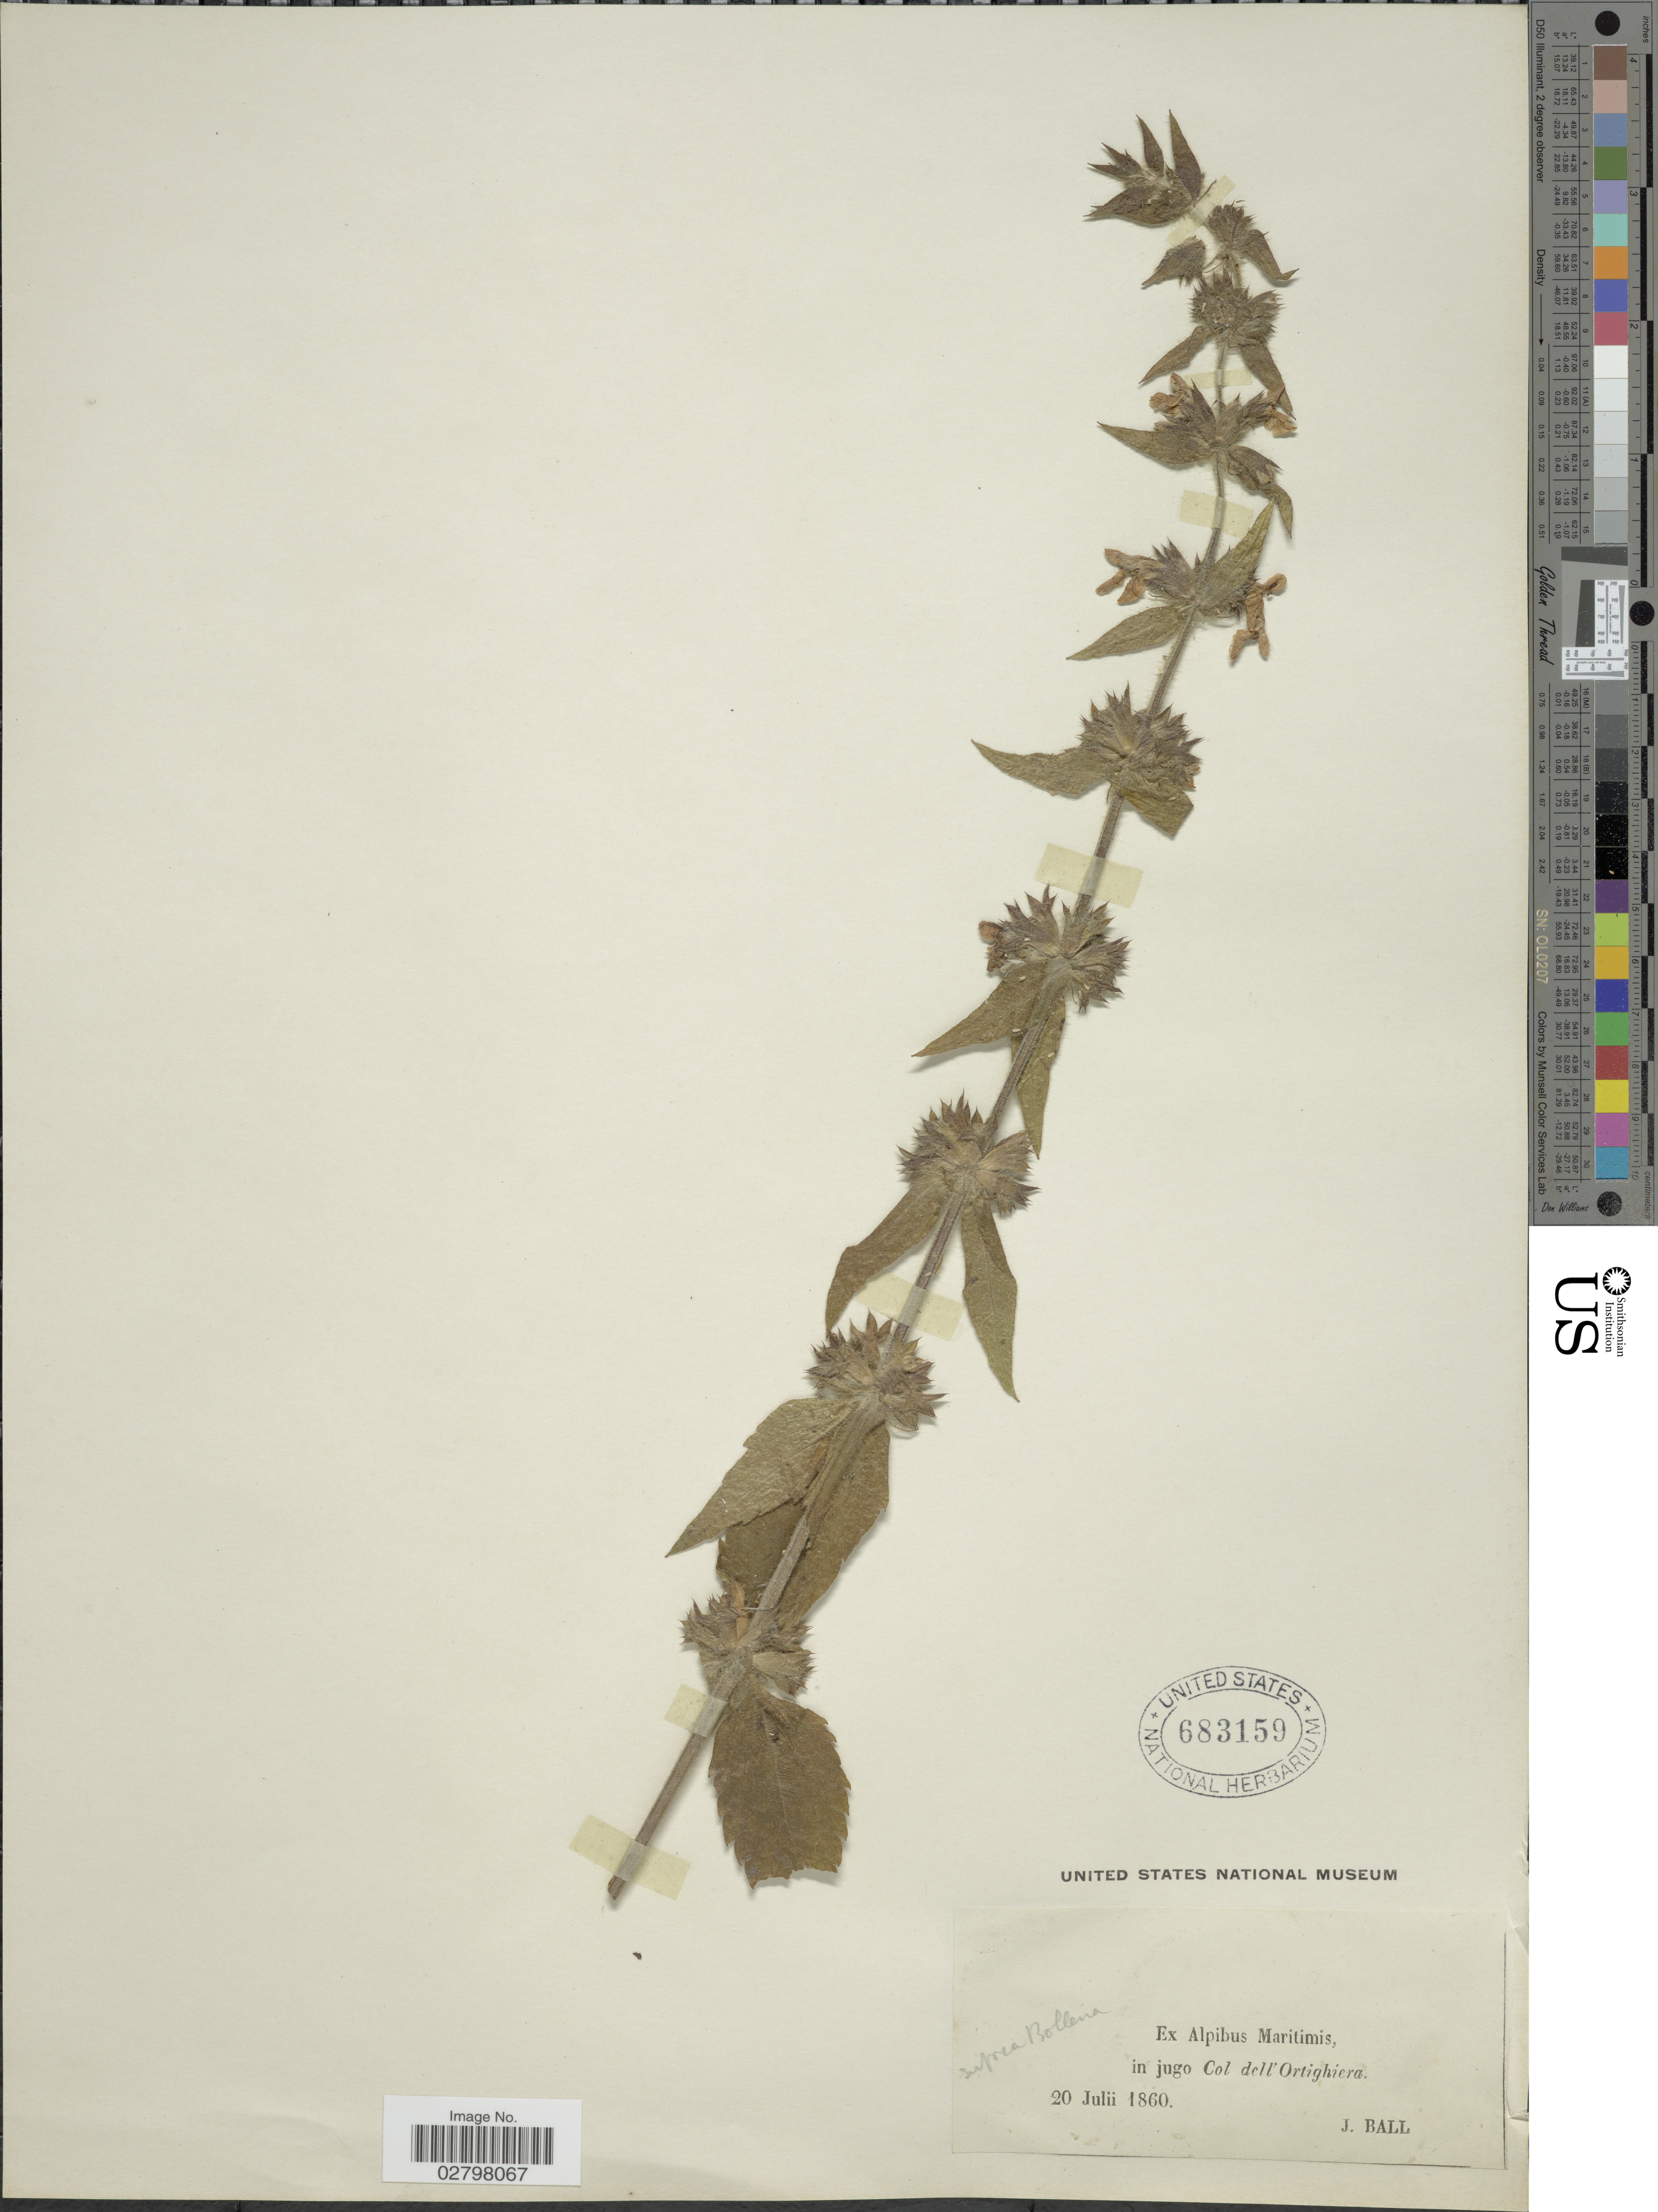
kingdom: Plantae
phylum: Tracheophyta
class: Magnoliopsida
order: Lamiales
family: Lamiaceae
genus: Stachys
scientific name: Stachys sp.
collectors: J. Ball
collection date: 1860-07-20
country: Italy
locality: Ex Alpibus Maritimis, in jugo Col dell' Ortighiera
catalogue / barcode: US 683159